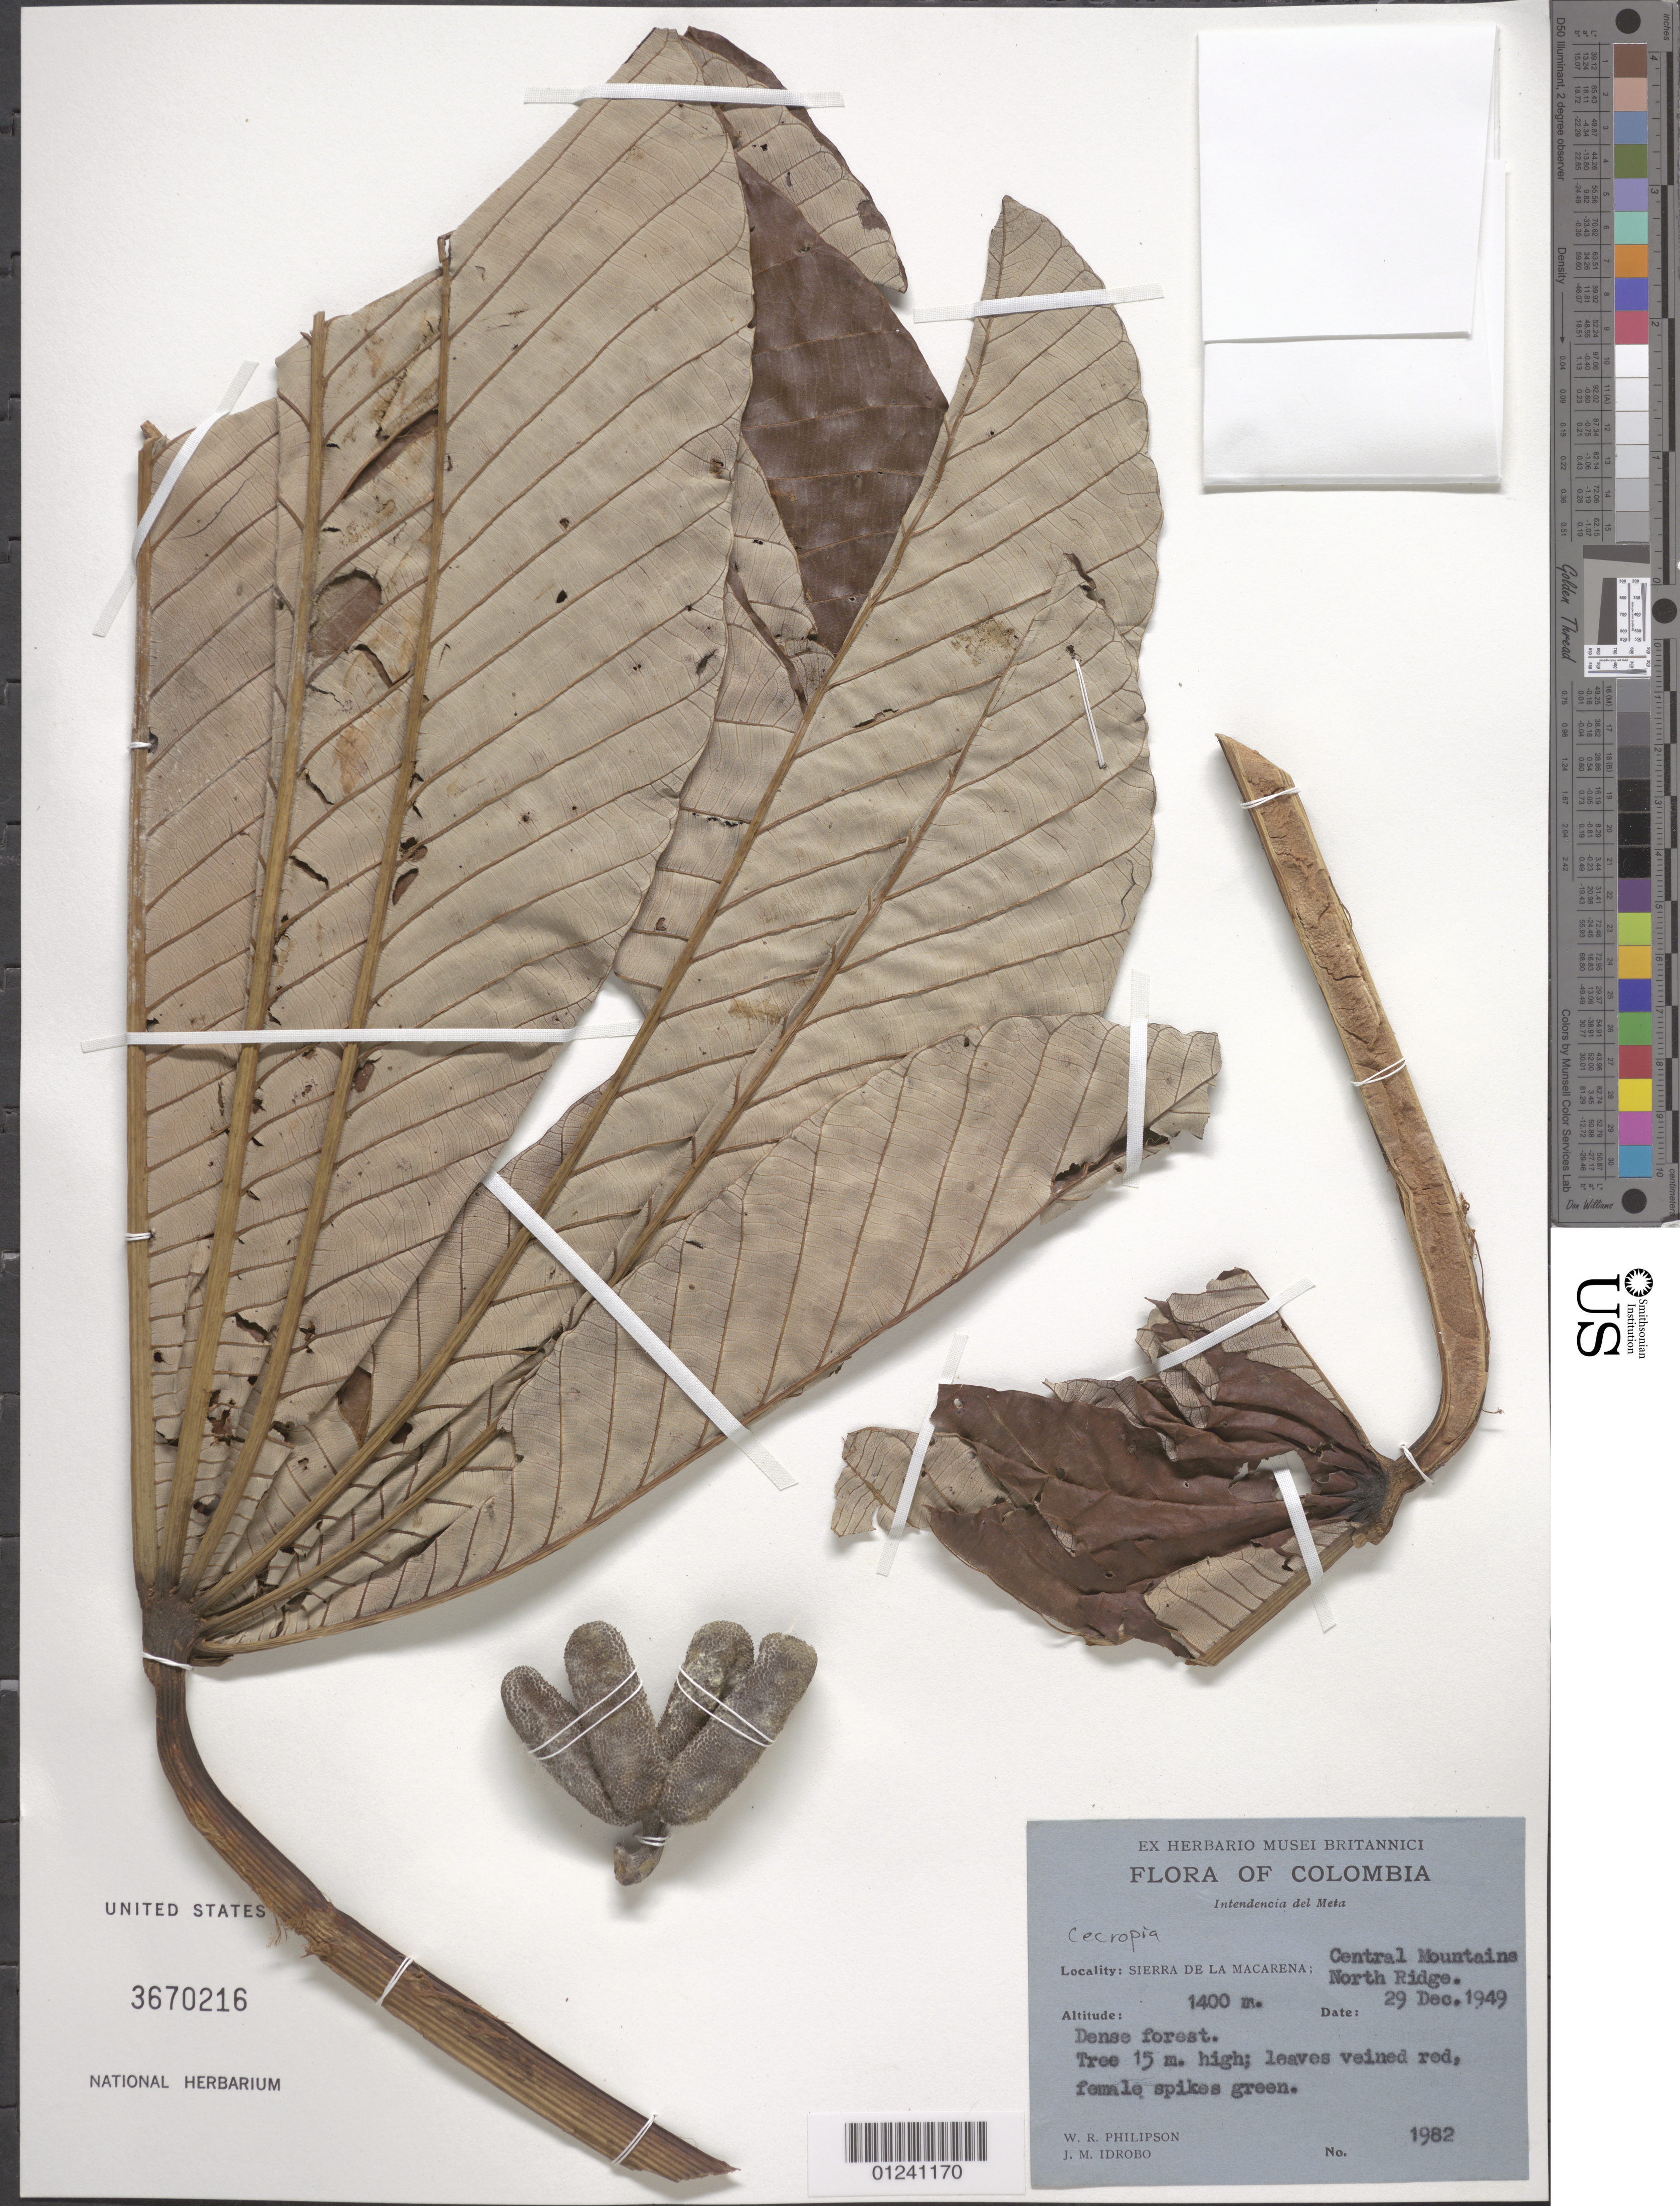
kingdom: Plantae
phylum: Tracheophyta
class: Magnoliopsida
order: Rosales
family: Urticaceae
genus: Cecropia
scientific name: Cecropia sp.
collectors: W. R. Philipson & J. M. Idrobo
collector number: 1982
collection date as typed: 29 Dec 1949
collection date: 1949-12-29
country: Colombia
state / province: Meta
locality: Sierra de La Macarena, N ridge, Central Mountains.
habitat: Dense forest.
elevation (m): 1400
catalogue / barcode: US 3670216